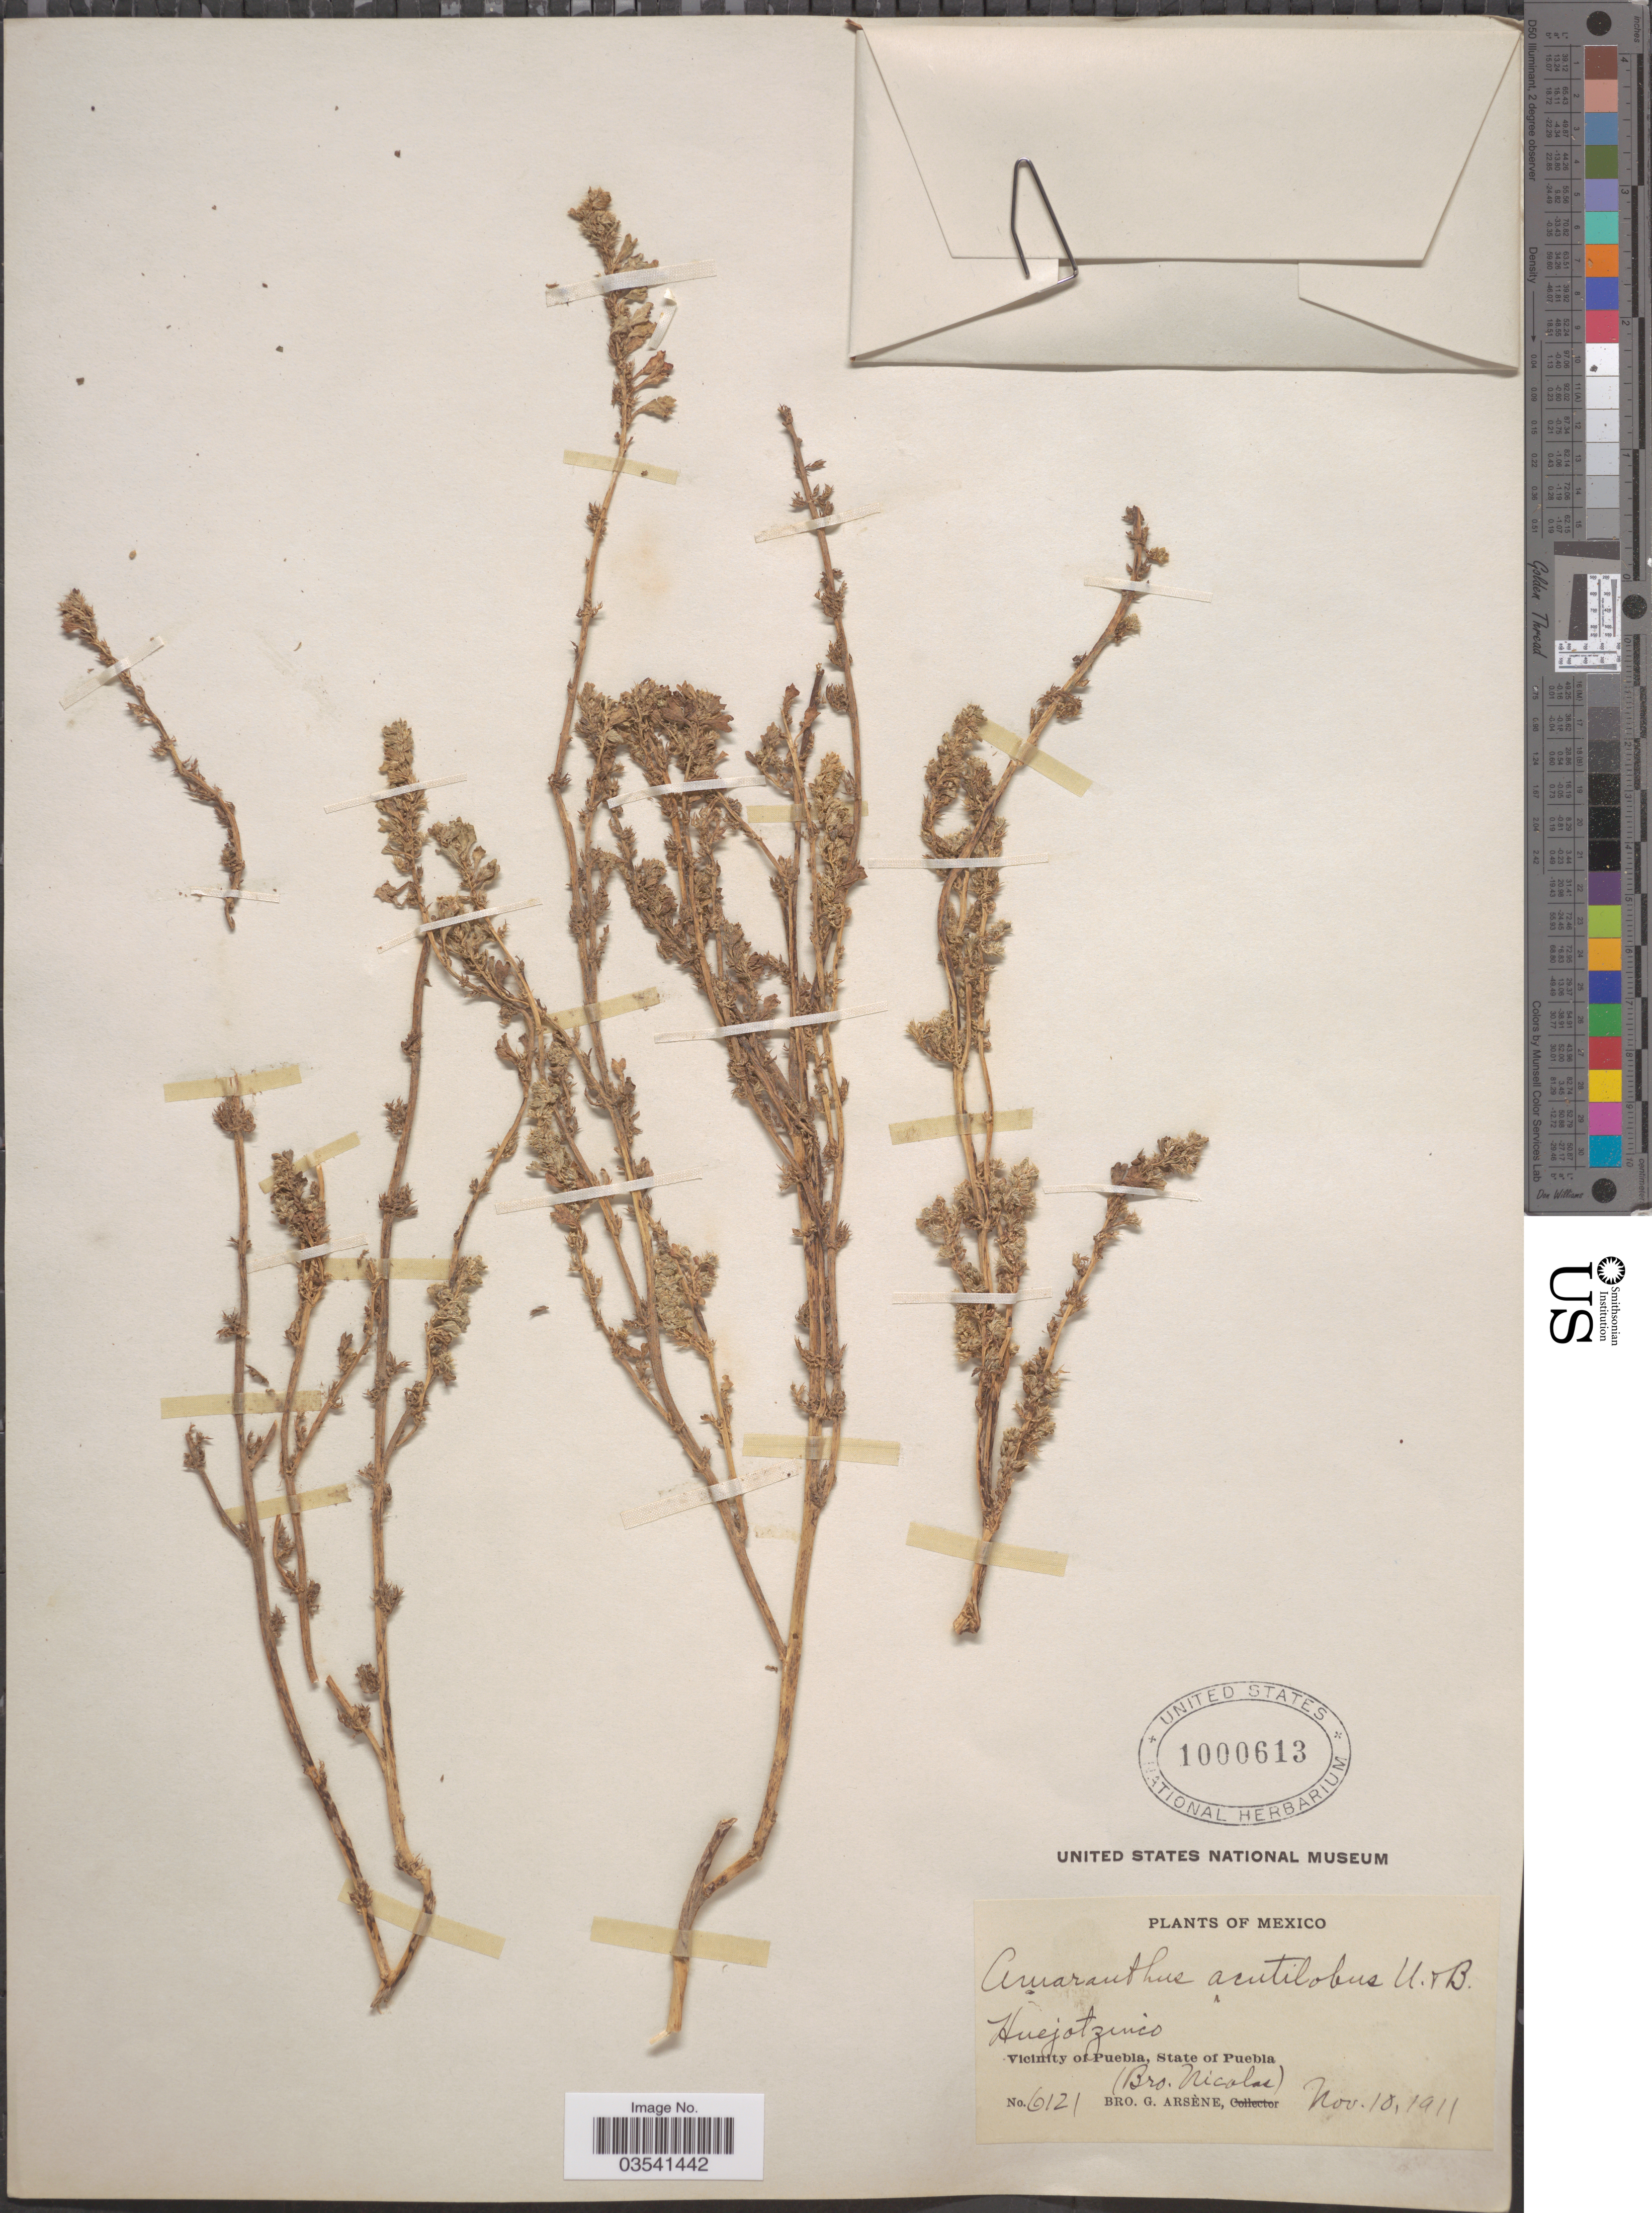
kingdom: Plantae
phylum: Tracheophyta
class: Magnoliopsida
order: Caryophyllales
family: Amaranthaceae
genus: Amaranthus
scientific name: Amaranthus acutilobus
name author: Uline & W.L. Bray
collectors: Bro. G. Arsène & Bro. Nicolas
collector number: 6121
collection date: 1911-11-10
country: Mexico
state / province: Puebla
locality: Huejotzinco. Vicinity of Puebla.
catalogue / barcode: US 1000613